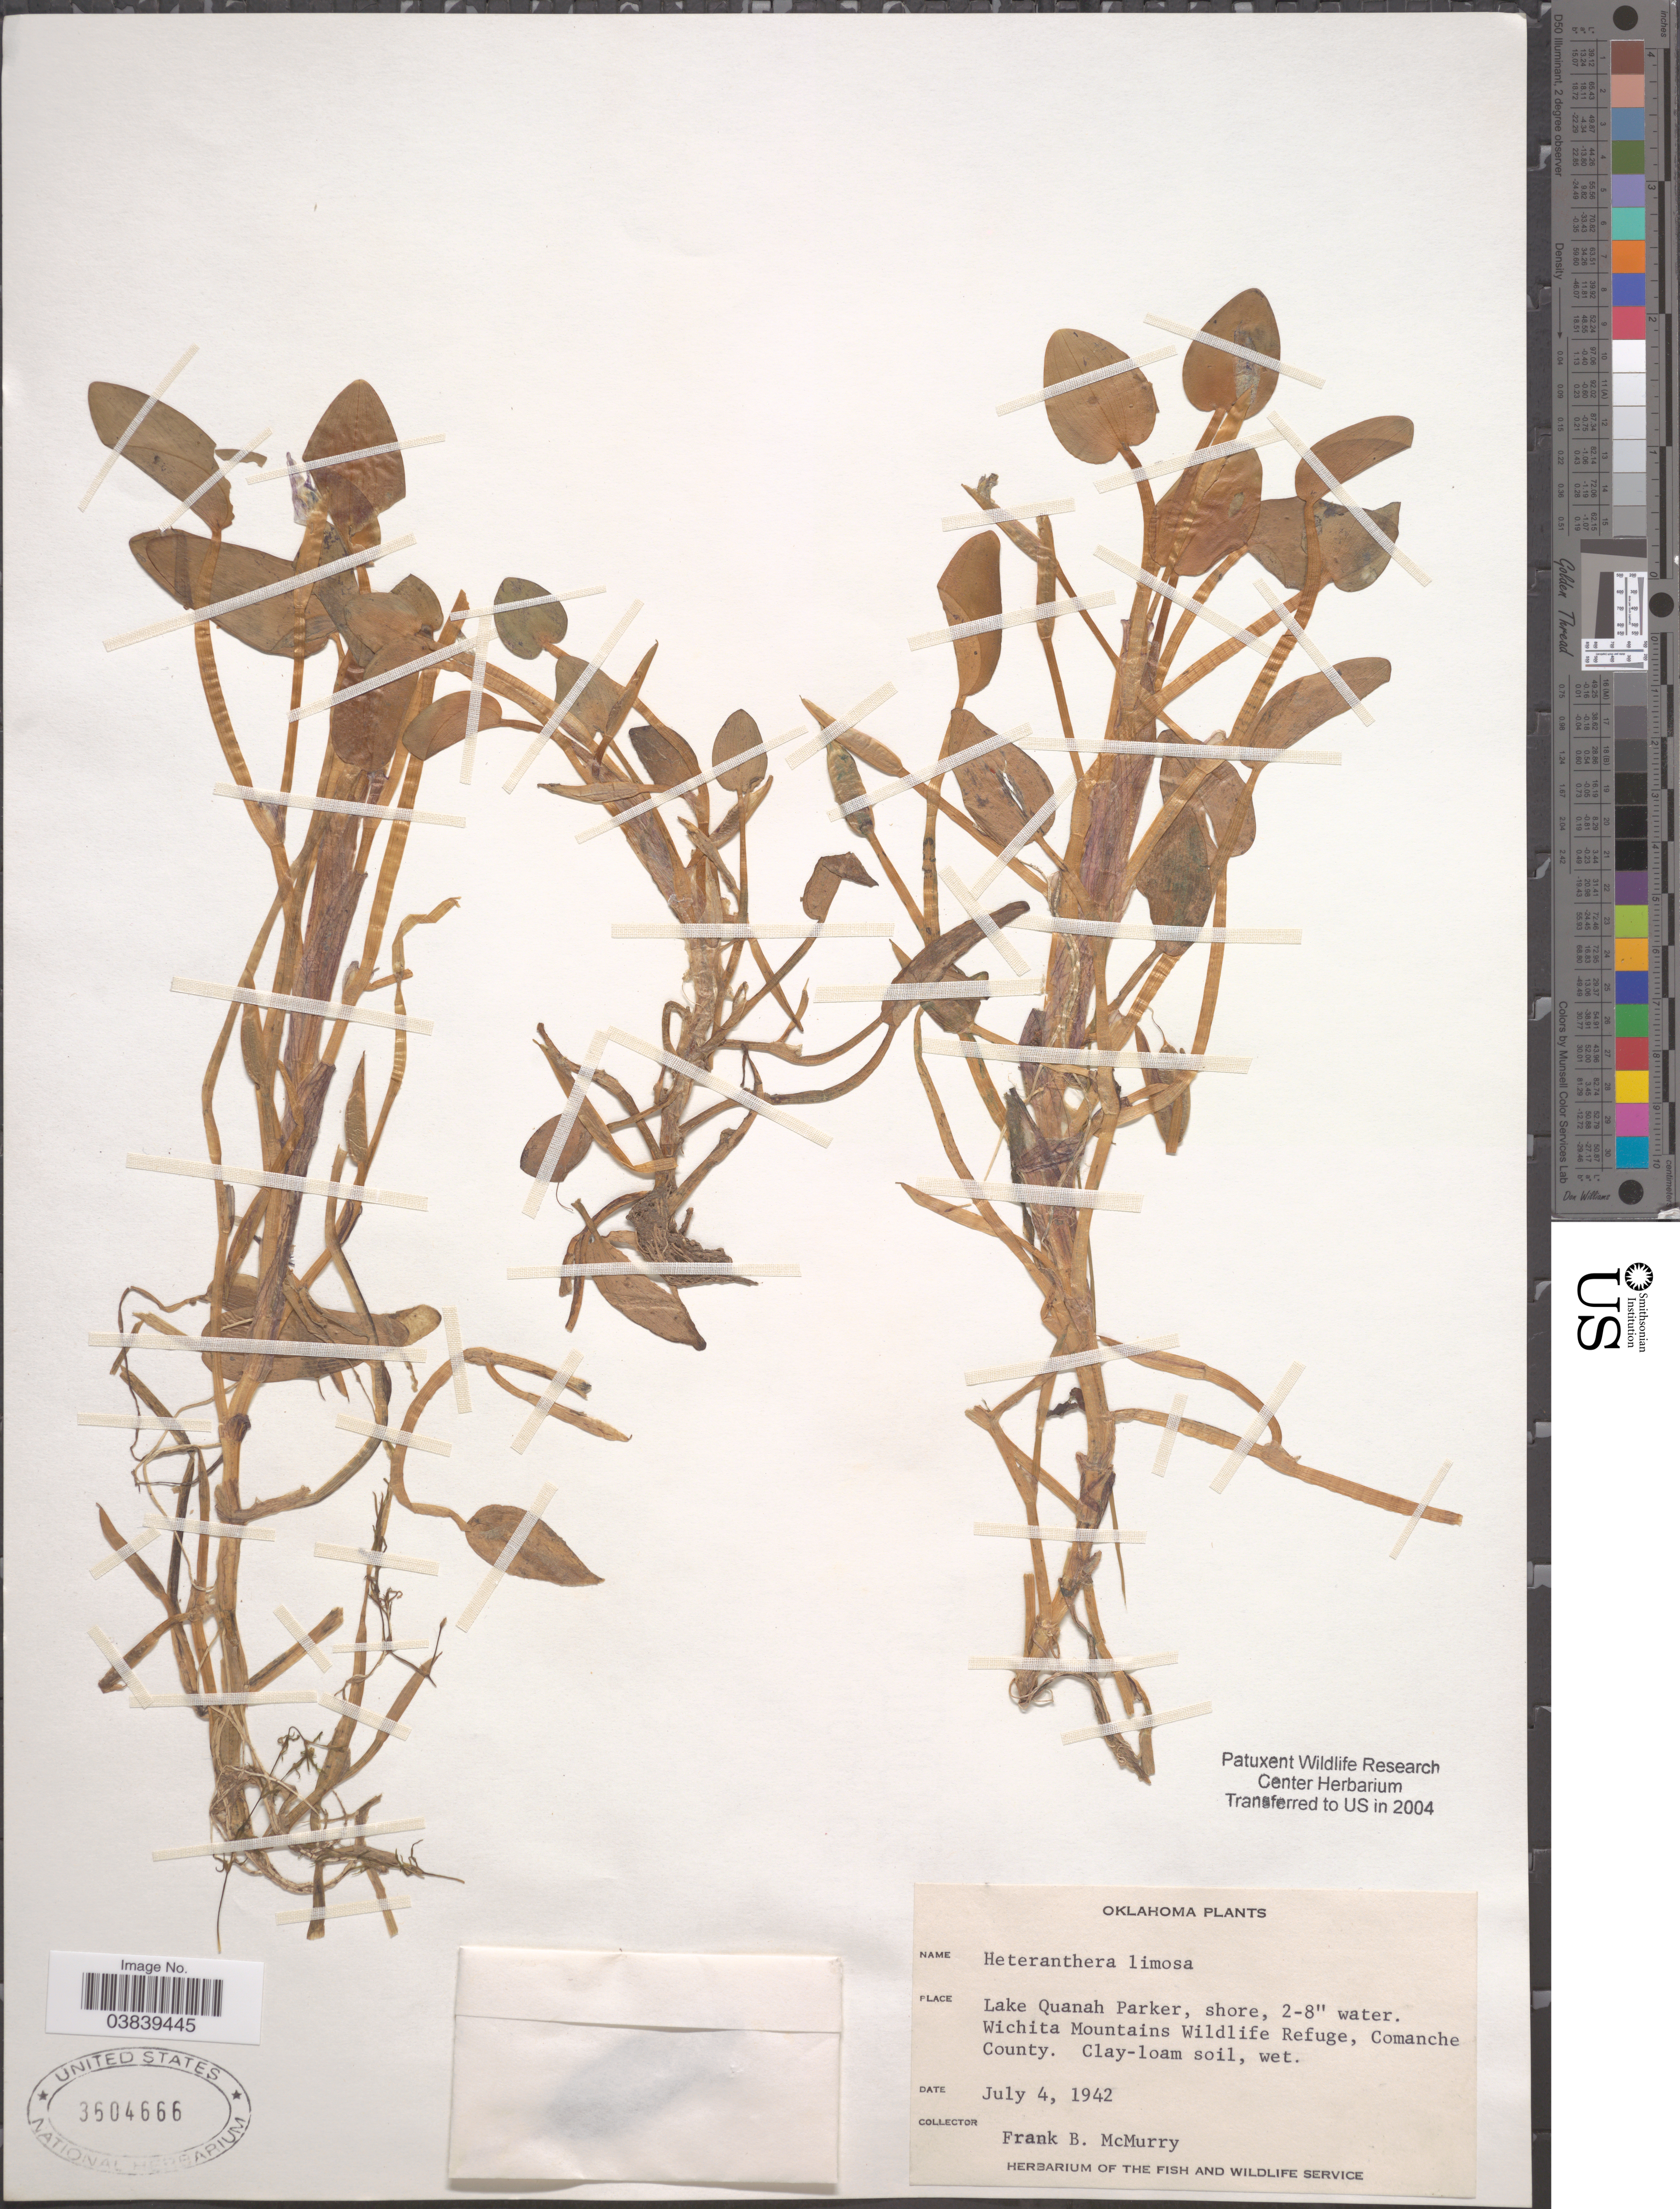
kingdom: Plantae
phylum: Tracheophyta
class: Liliopsida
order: Commelinales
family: Pontederiaceae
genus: Heteranthera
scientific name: Heteranthera limosa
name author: (Sw.) Willd.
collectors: F. B. McMurry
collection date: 1942-07-04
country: United States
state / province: Oklahoma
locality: Lake Quanah Parker. Wichita Mountains Wildlife Refuge, Comanche County.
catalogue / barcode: US 3604666